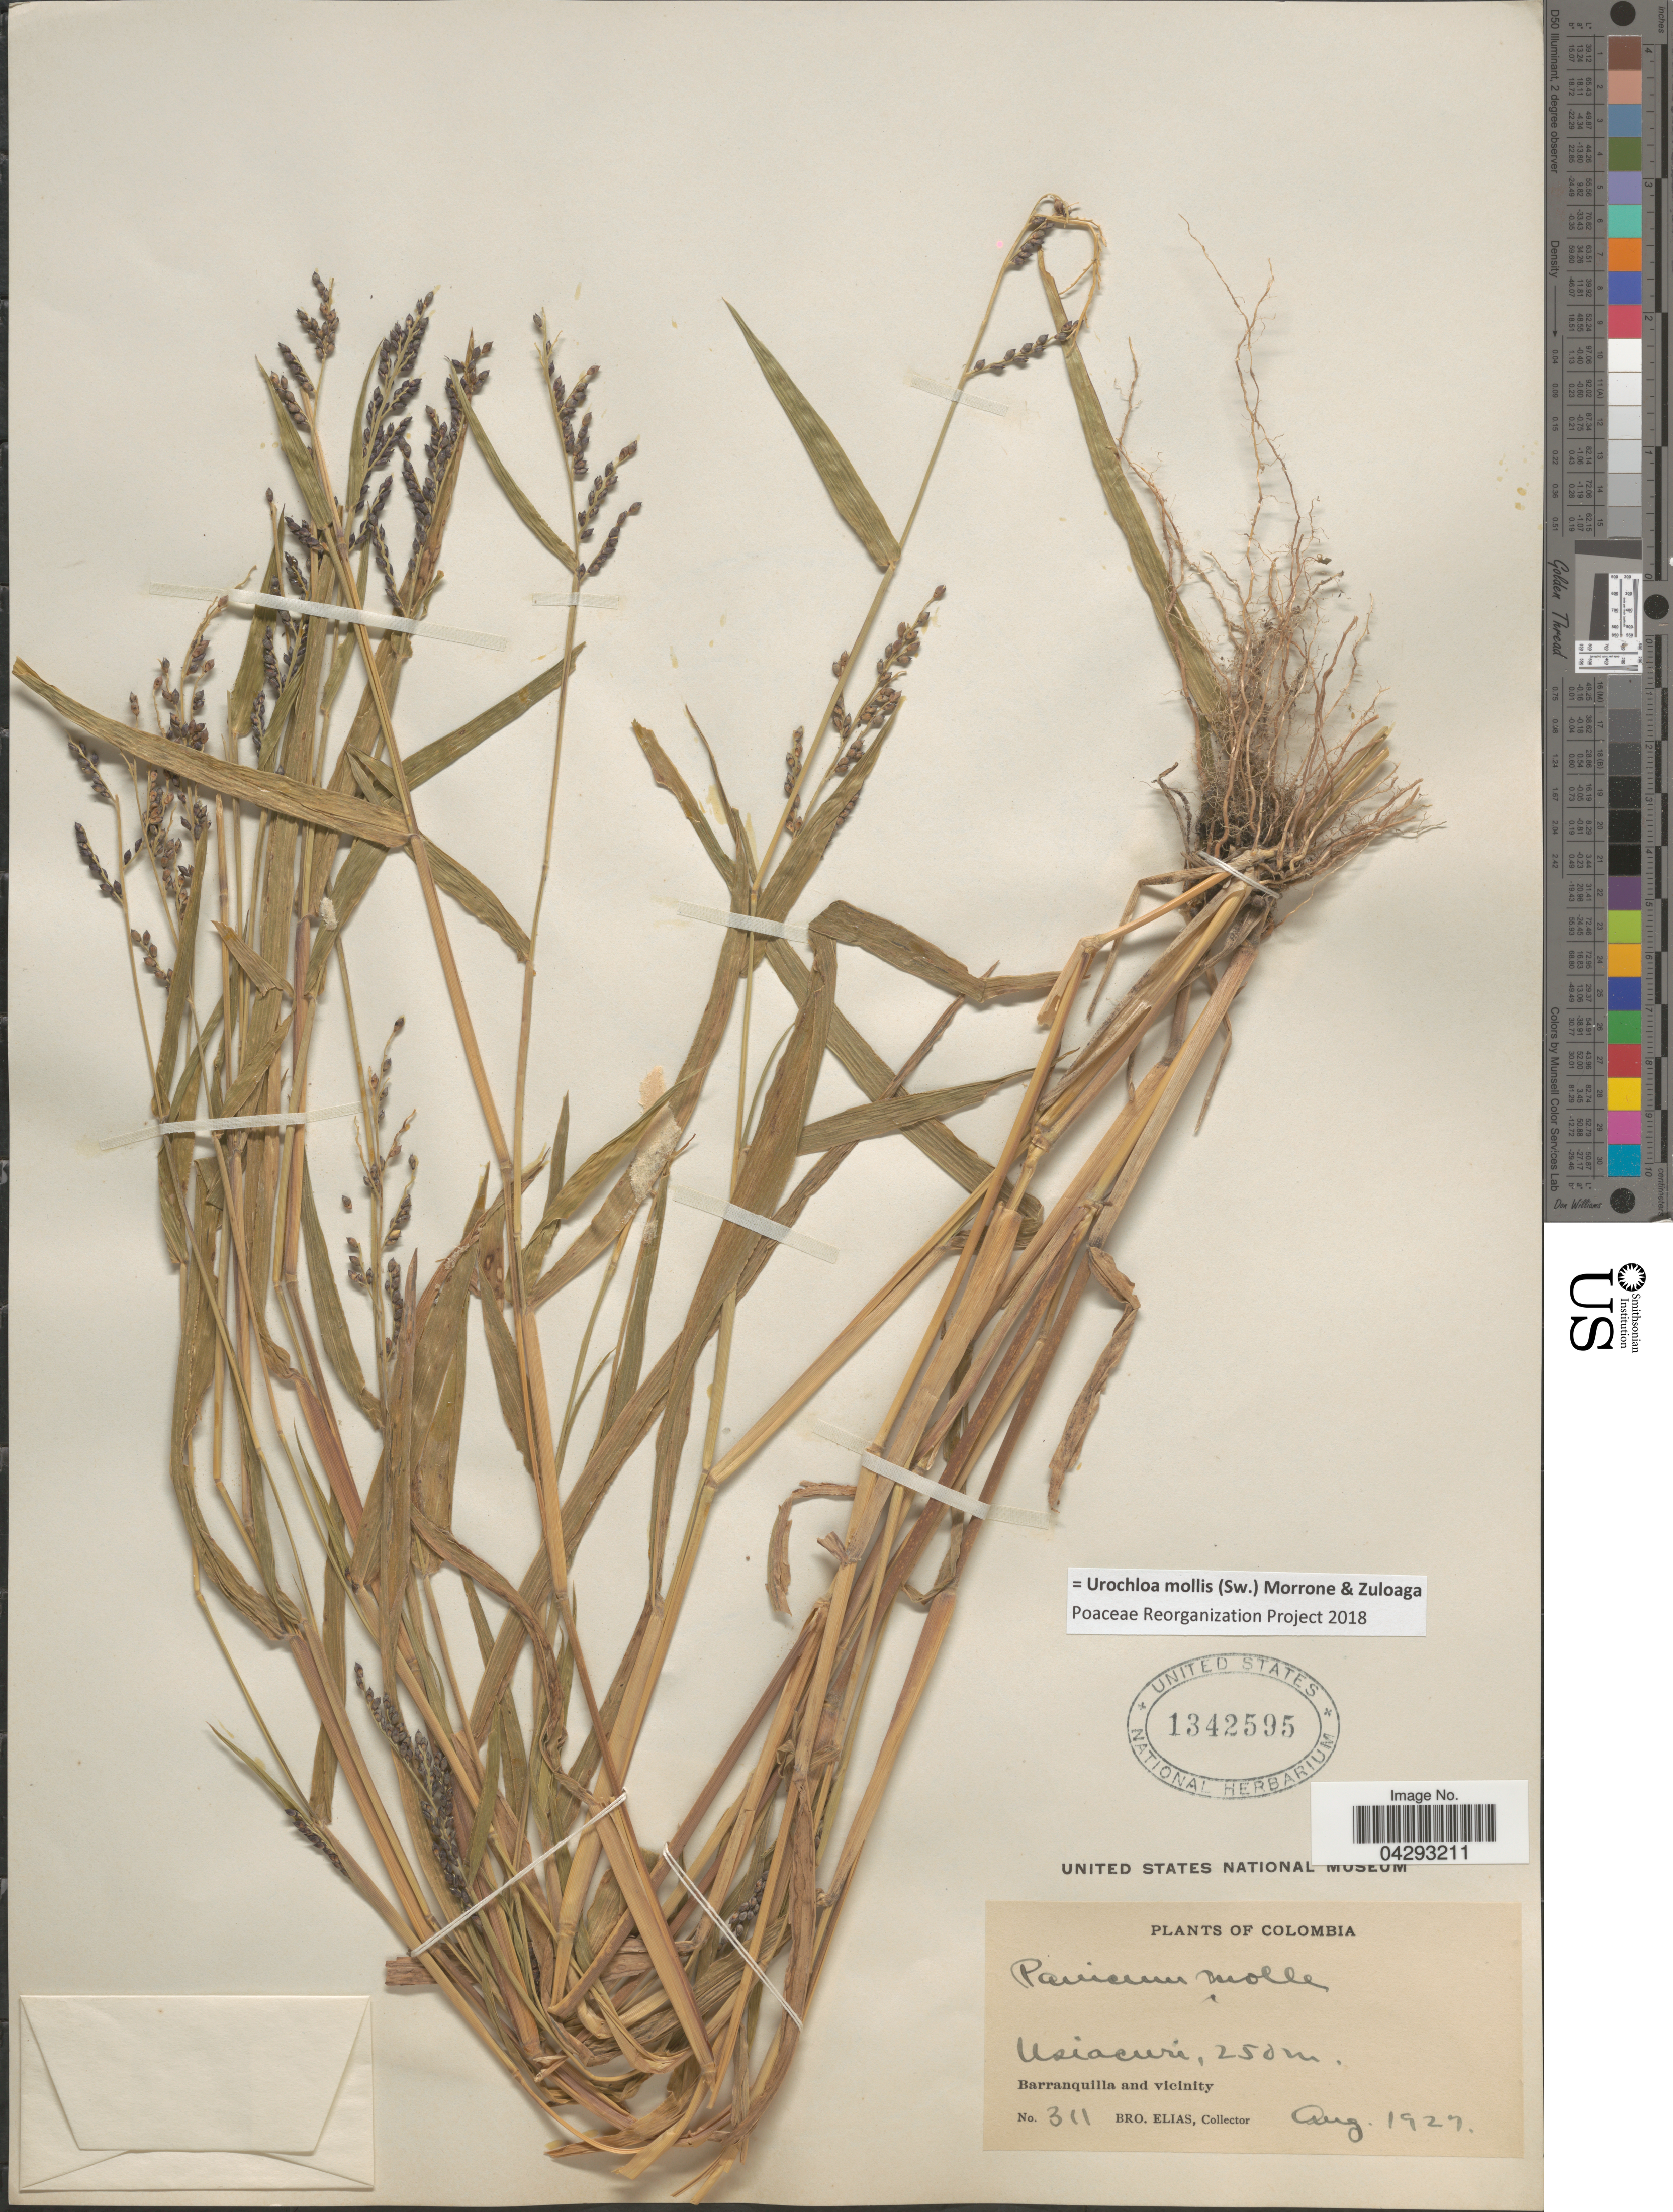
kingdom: Plantae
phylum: Tracheophyta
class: Liliopsida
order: Poales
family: Poaceae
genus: Urochloa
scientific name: Urochloa mollis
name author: (Sw.) Morrone & Zuloaga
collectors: Bro. Elias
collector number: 311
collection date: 1927-08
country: Colombia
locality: Usiacuri. Barranquilla and vicinity.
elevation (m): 250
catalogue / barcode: US 1342595